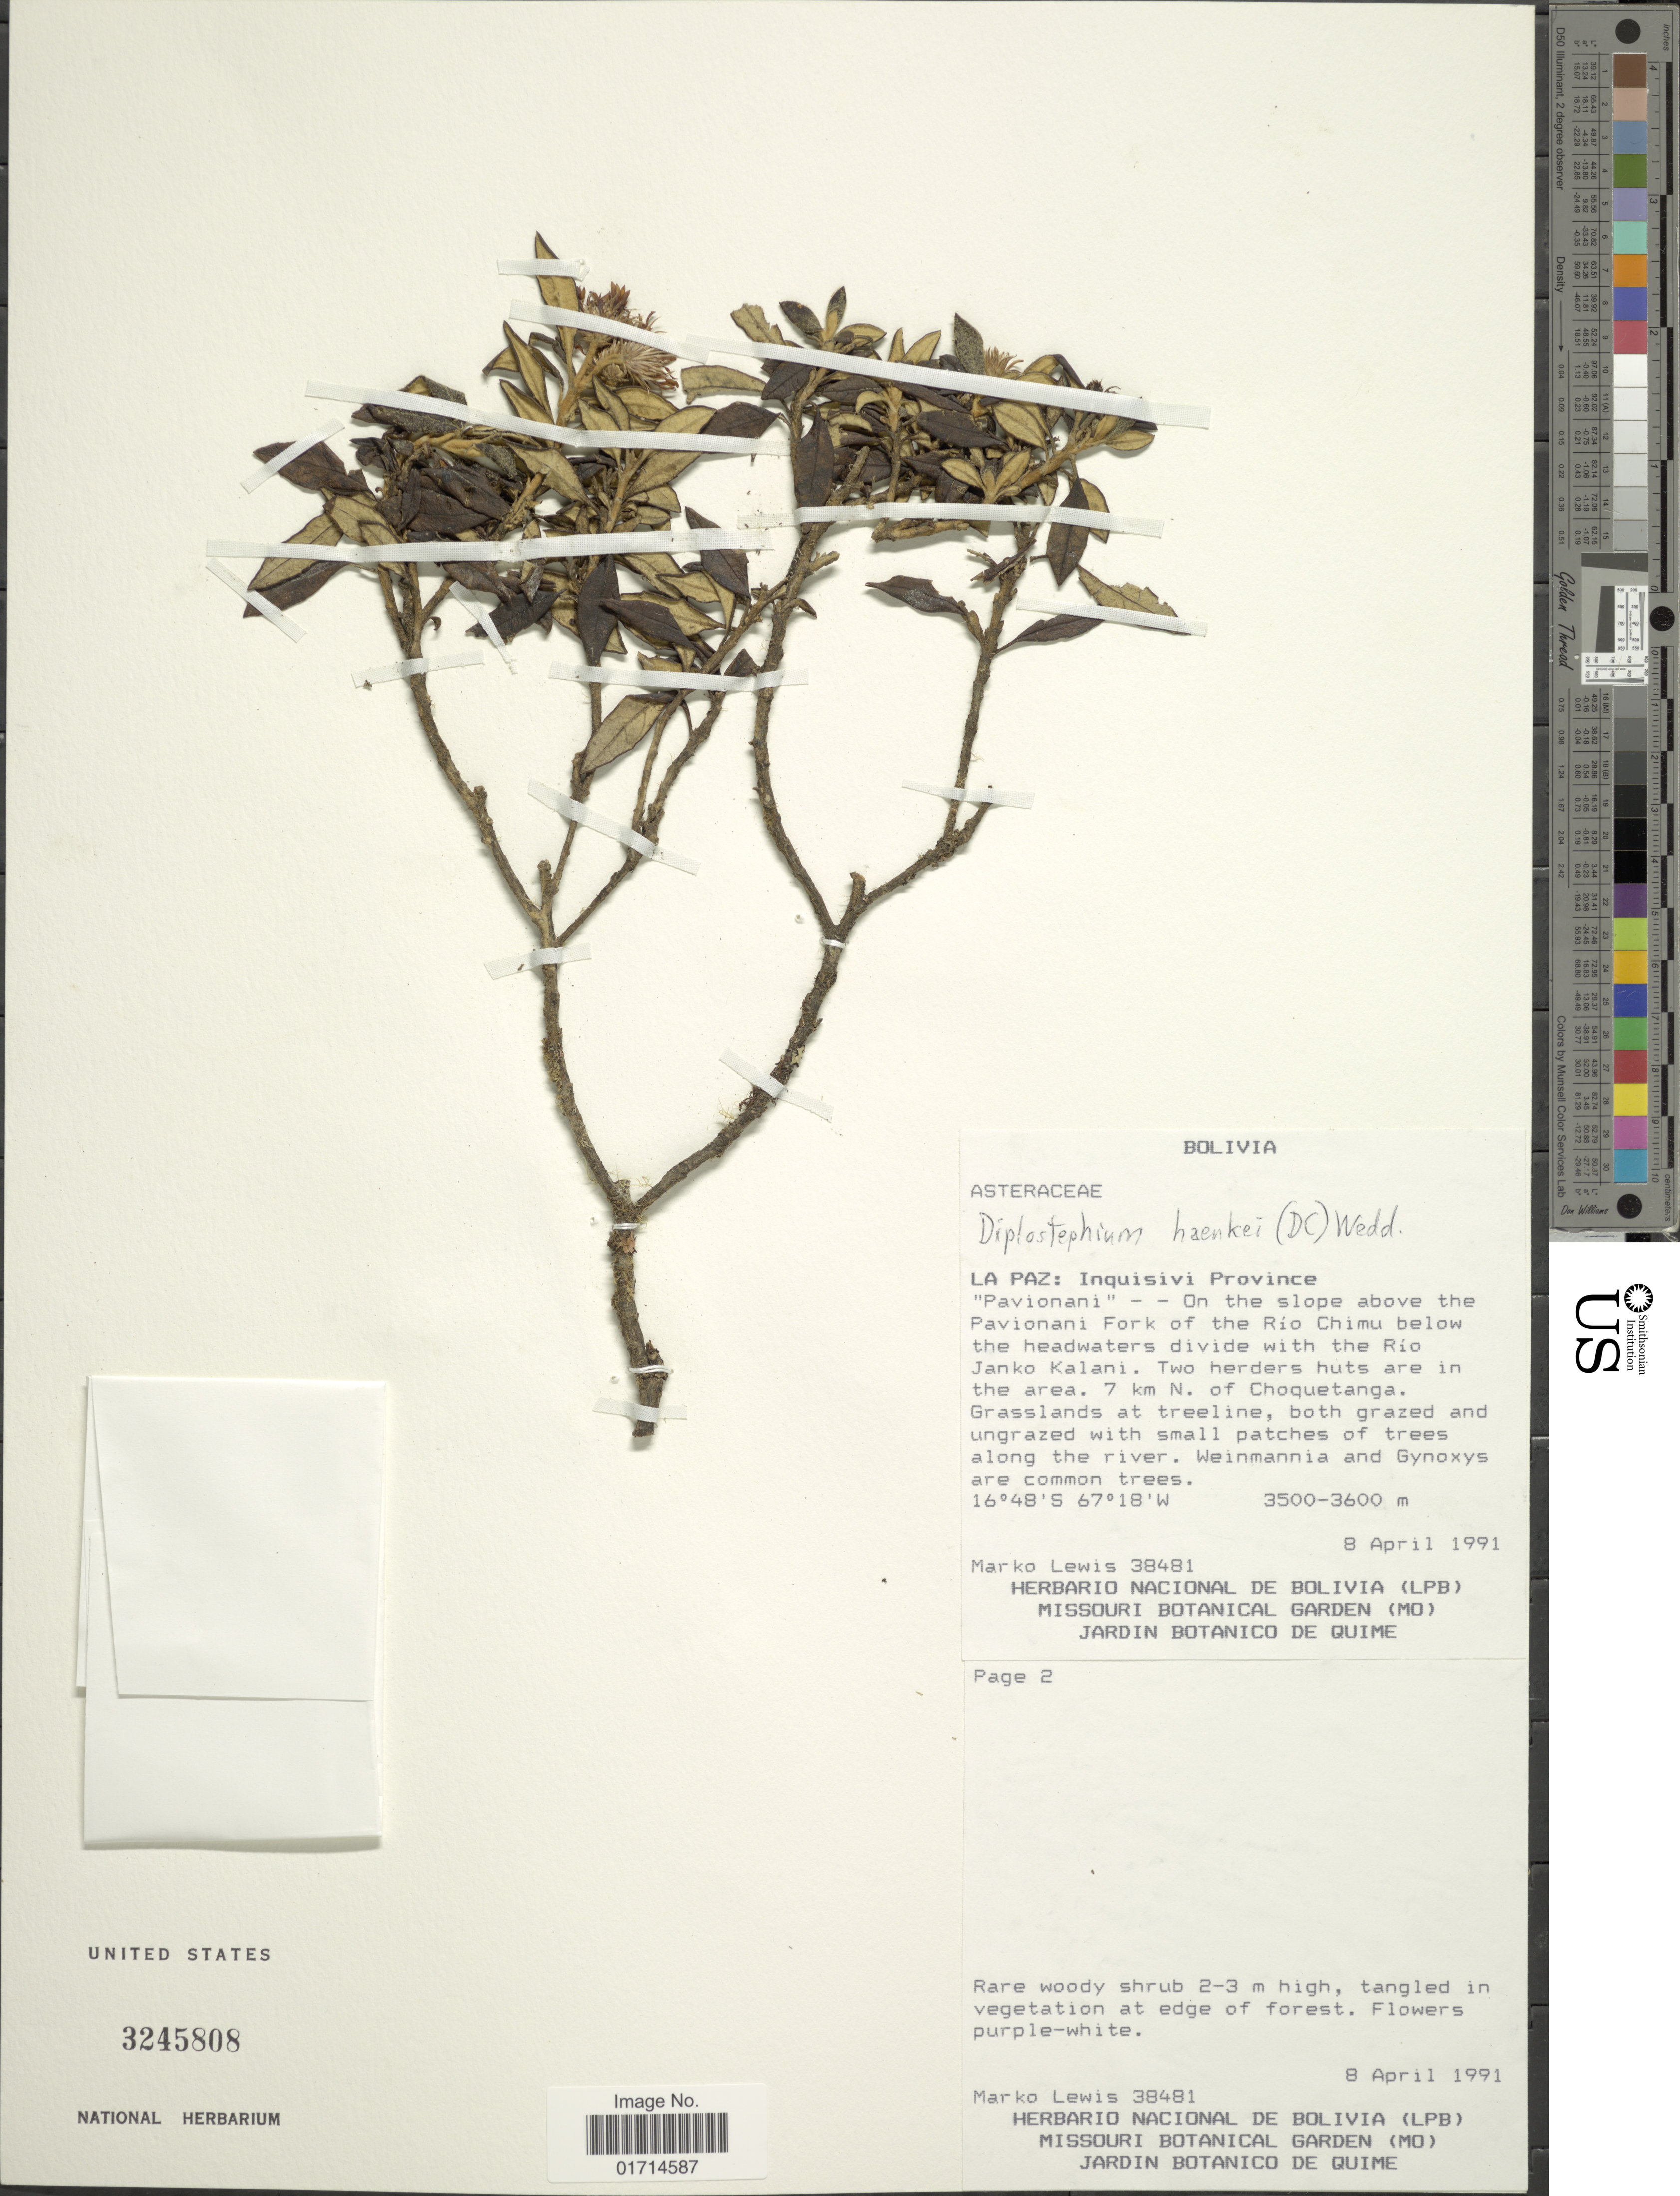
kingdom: Plantae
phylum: Tracheophyta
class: Magnoliopsida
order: Asterales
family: Asteraceae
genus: Diplostephium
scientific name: Diplostephium haenkei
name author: (DC.) Wedd.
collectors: M. A. Lewis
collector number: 38481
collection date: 1991-04-08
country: Bolivia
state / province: La Paz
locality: Inquisivi Province, "Pavionani", on the slope above the Pavionani Fork of the Rio Chimu below the headwaters divide with the Rio Janko Kalani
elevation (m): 3500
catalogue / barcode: US 3245808